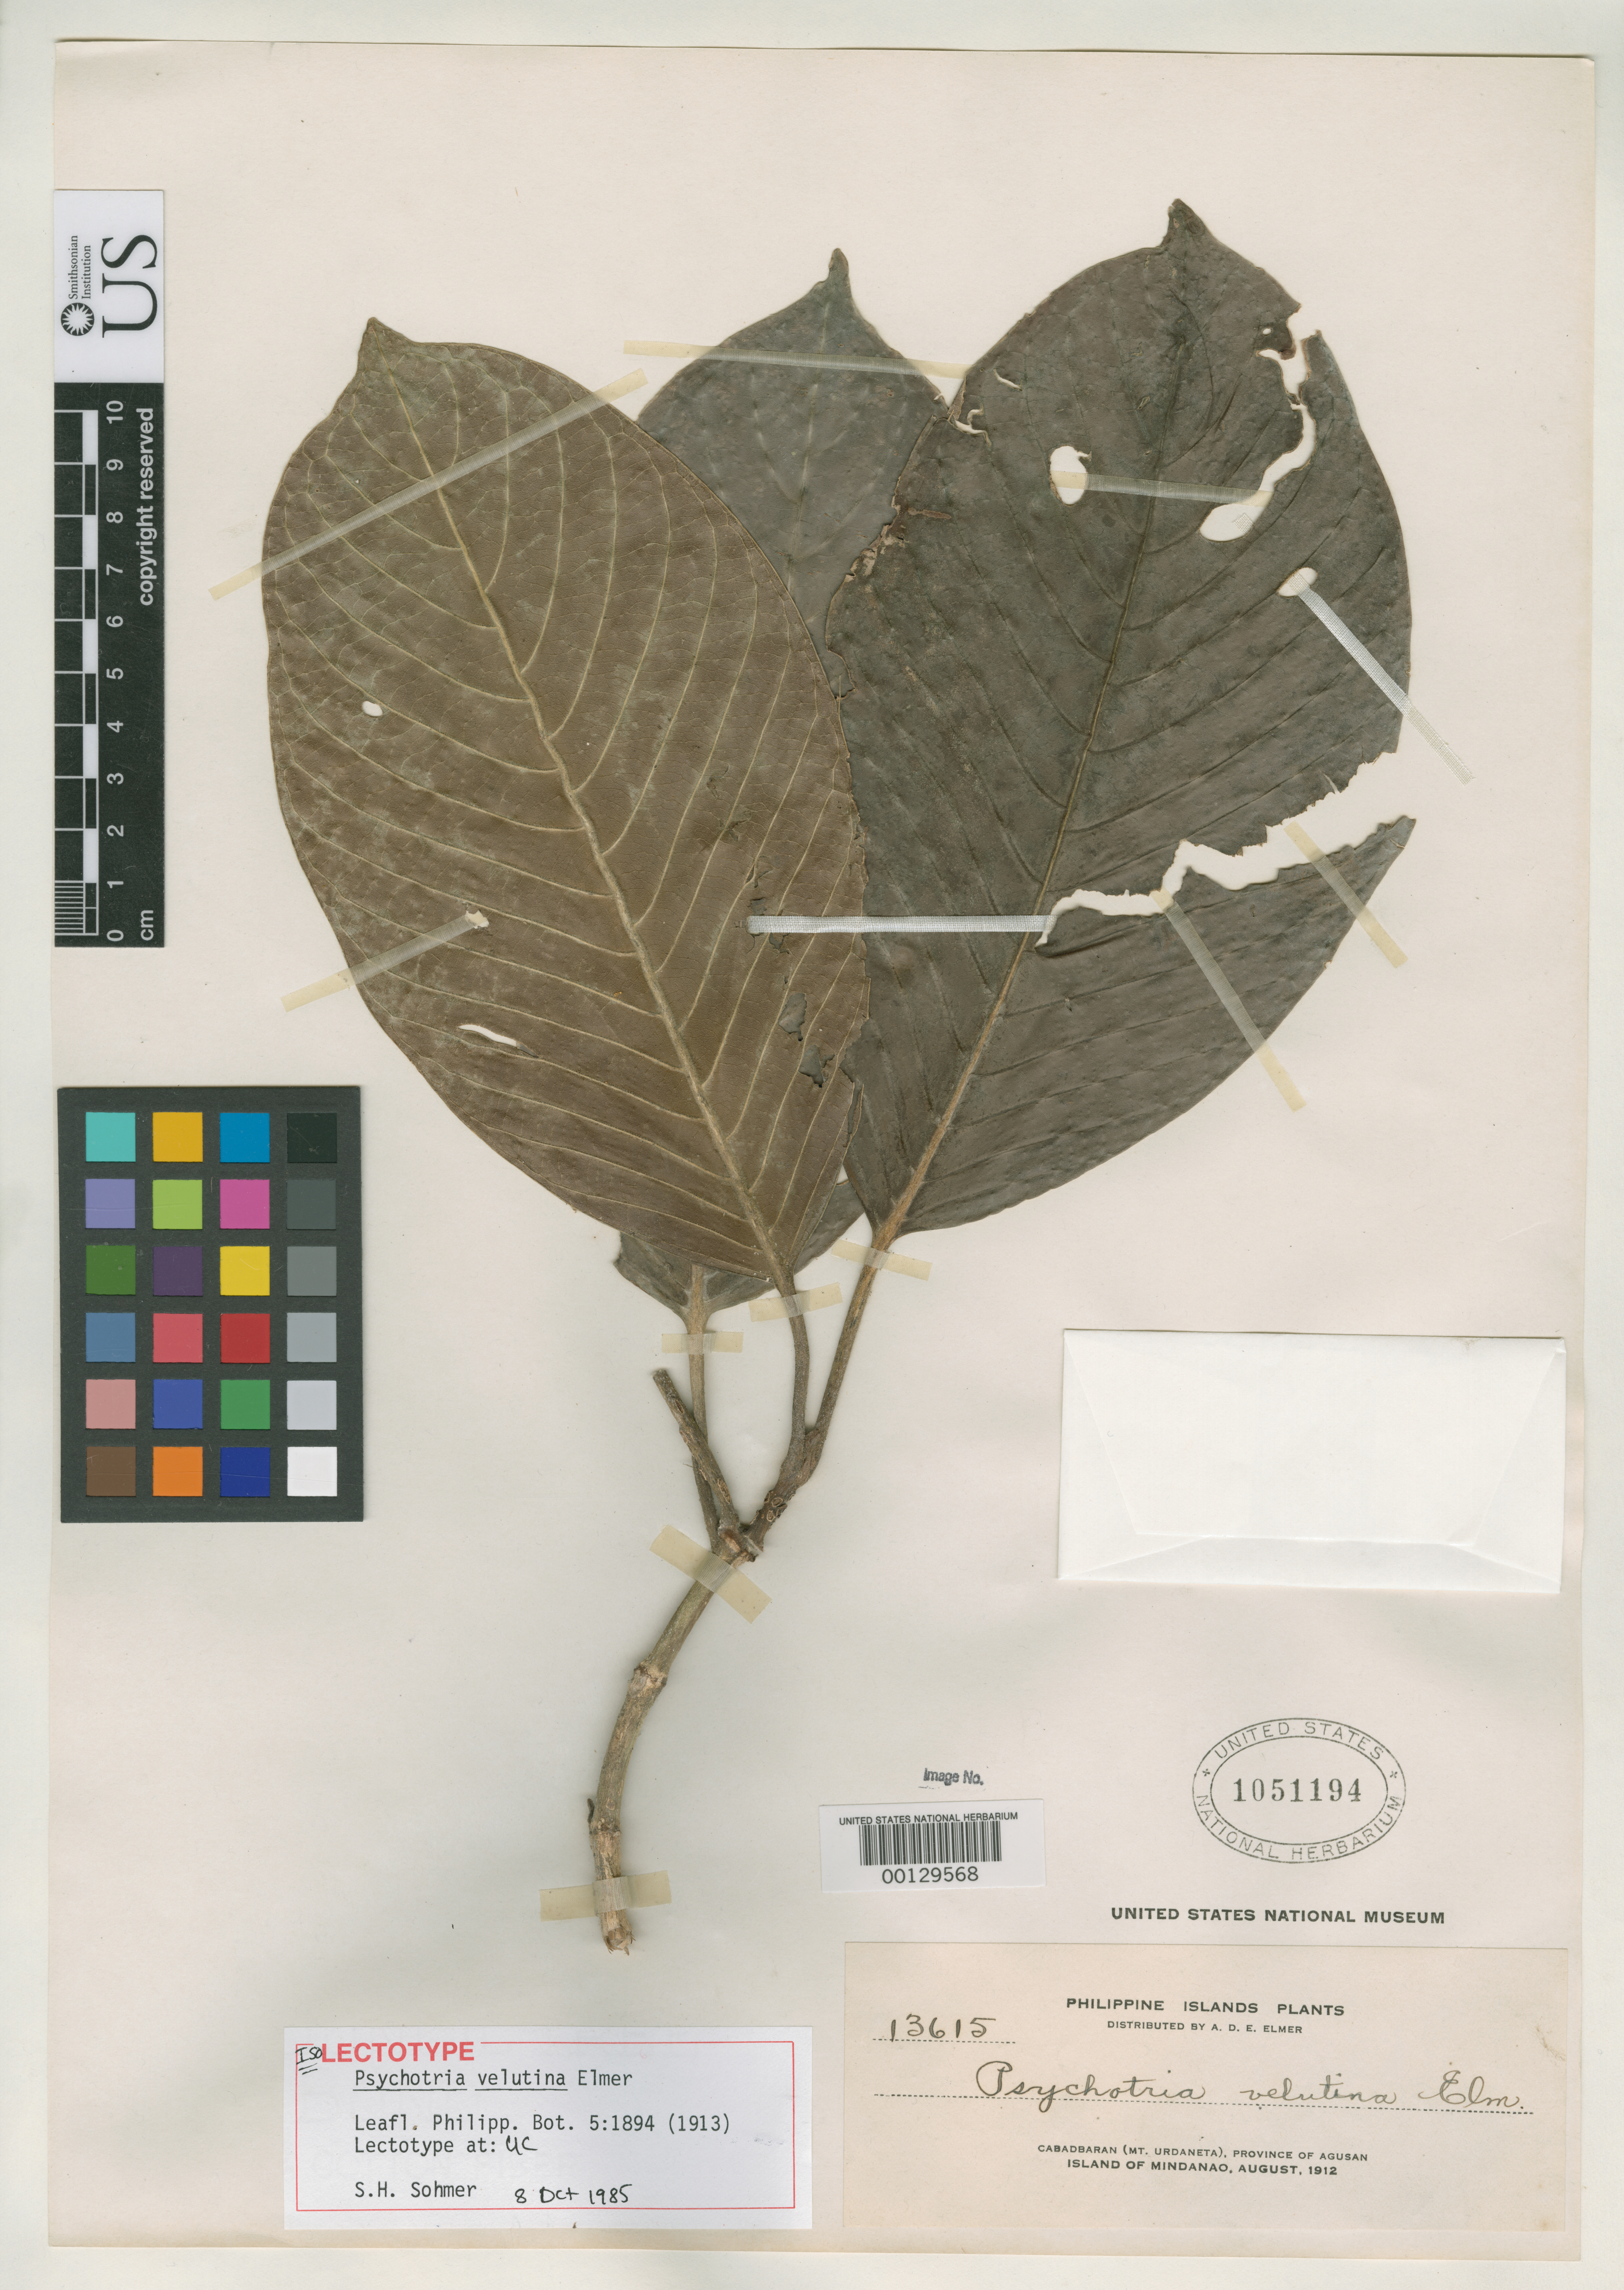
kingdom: Plantae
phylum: Tracheophyta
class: Magnoliopsida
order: Gentianales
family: Rubiaceae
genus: Psychotria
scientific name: Psychotria velutina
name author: Elmer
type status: Isotype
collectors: A. D. E. Elmer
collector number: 13615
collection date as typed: Aug 1912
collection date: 1912-08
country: Philippines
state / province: Caraga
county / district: Agusan del Norte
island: Mindanao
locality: Cabadbaran (Mt. Urdaneta), Province of Agusan, Island of Mindanao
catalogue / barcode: US 1051194